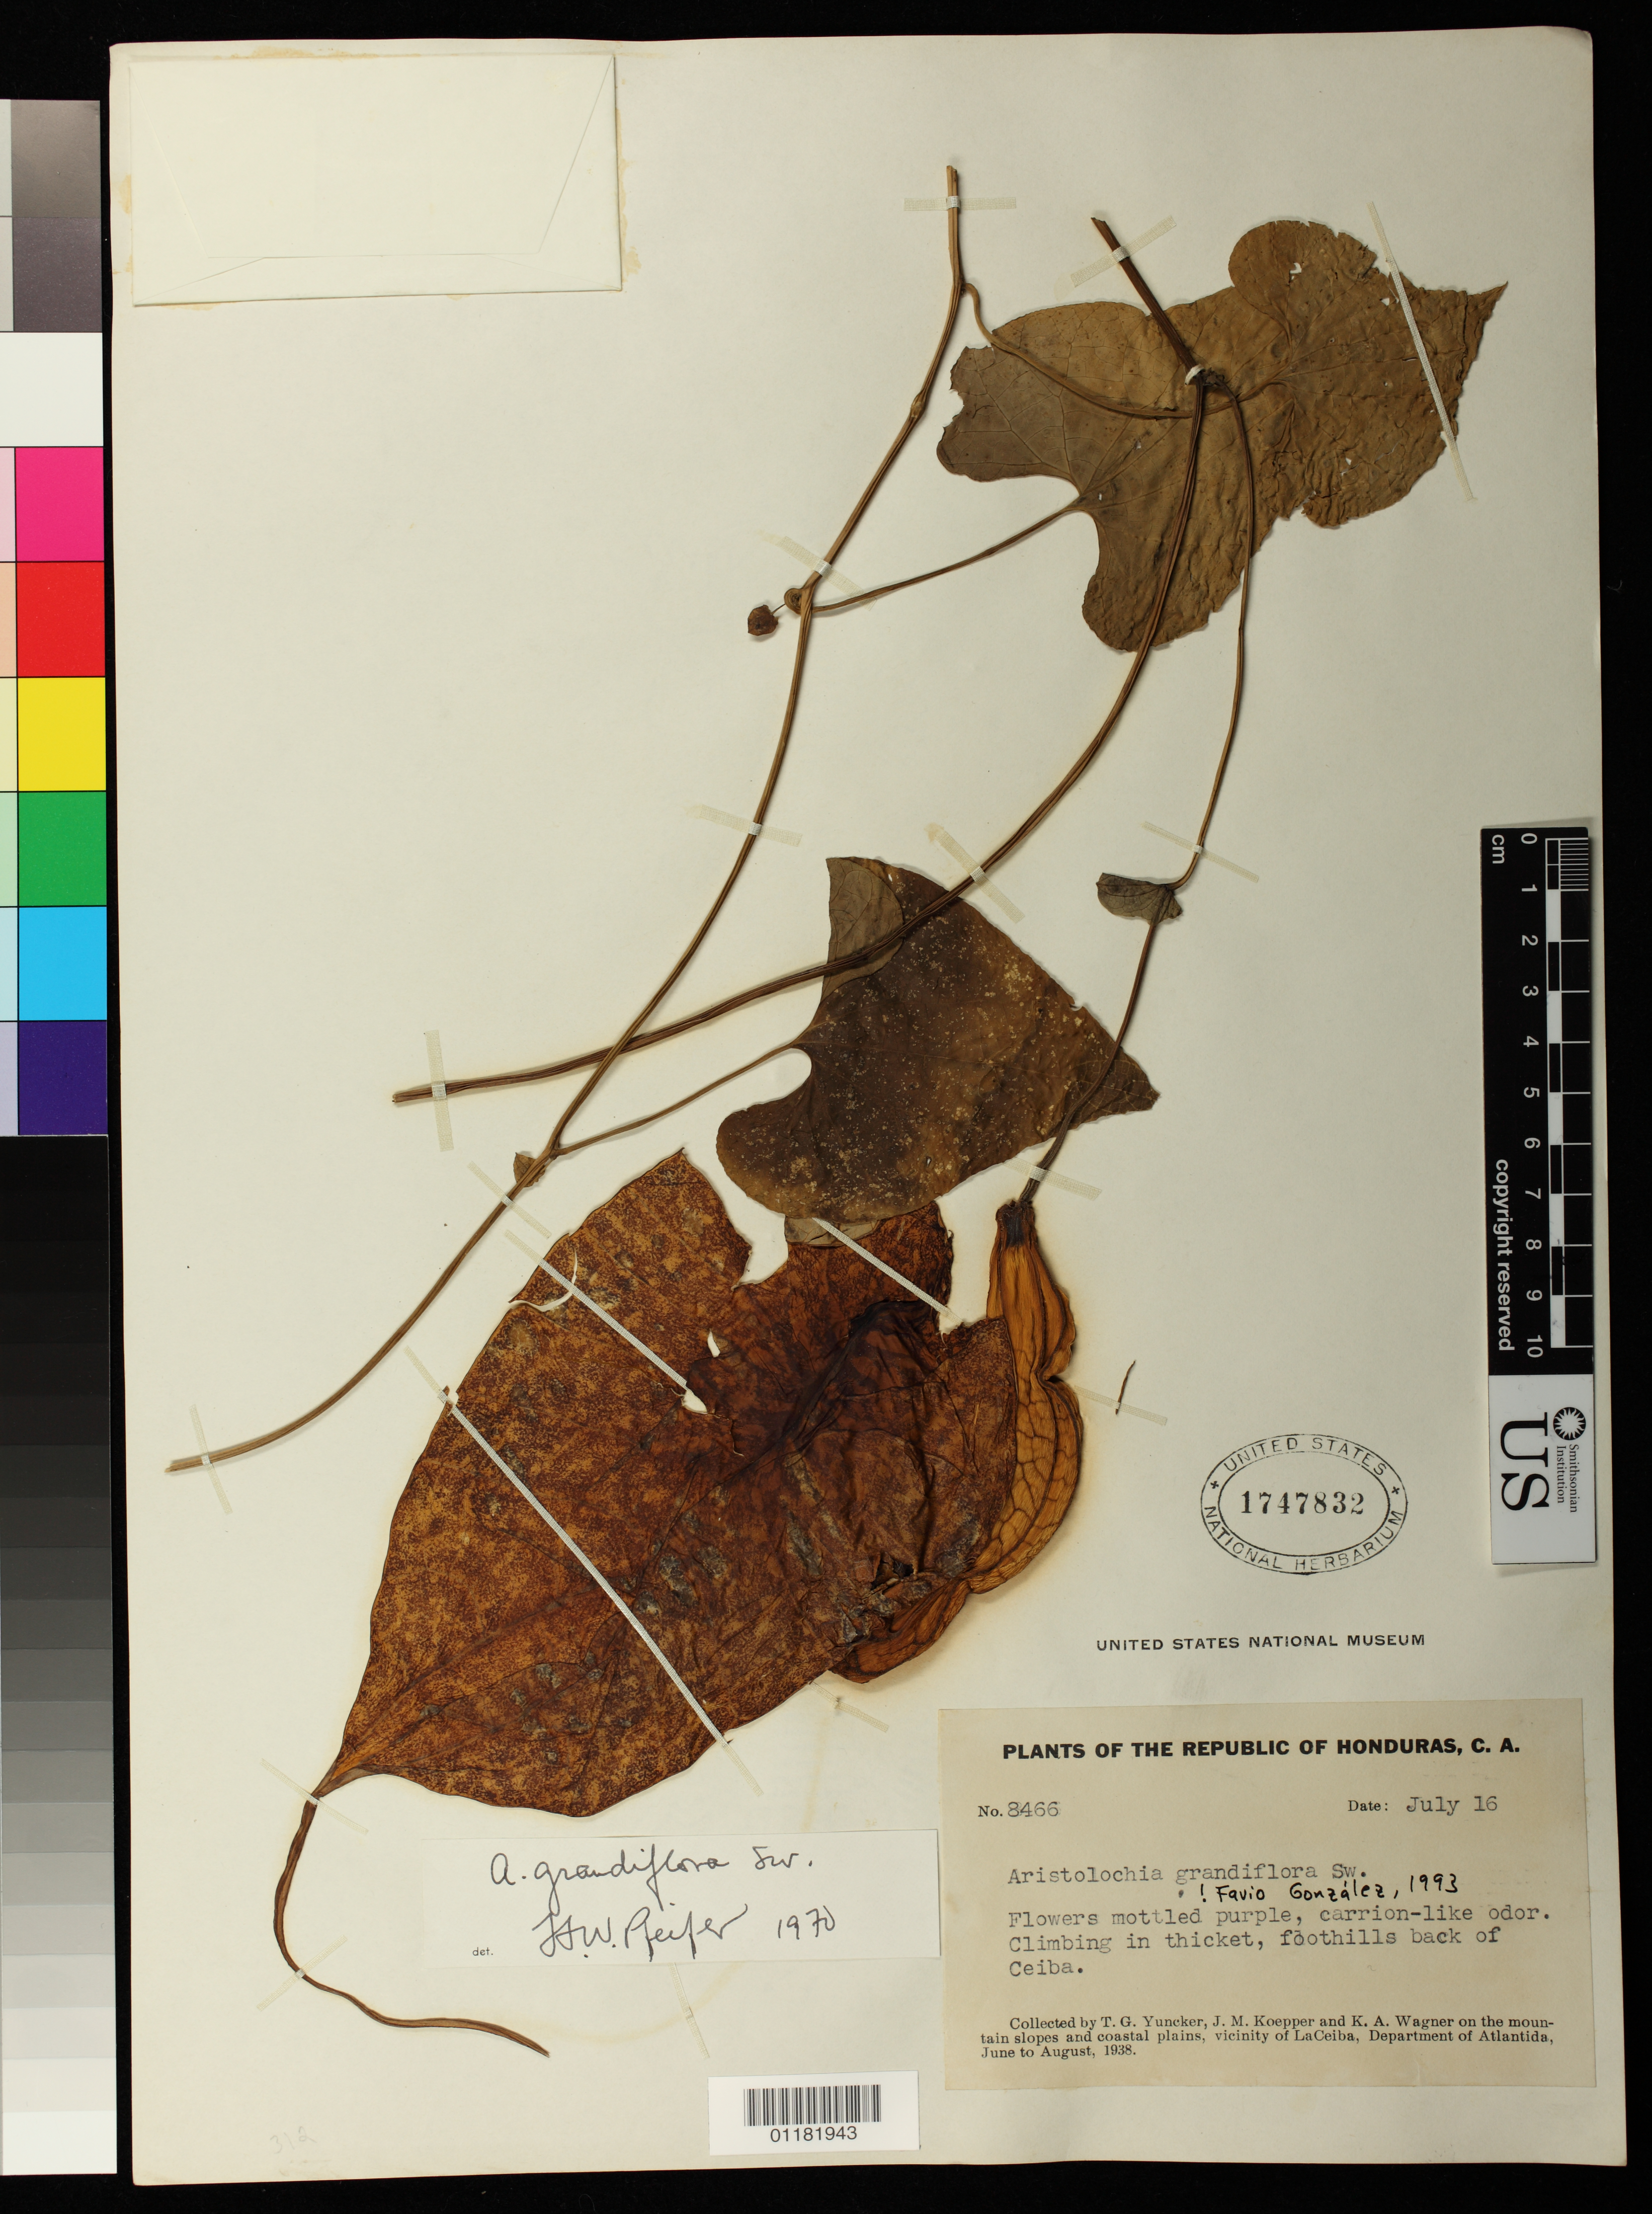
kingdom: Plantae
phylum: Tracheophyta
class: Magnoliopsida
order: Piperales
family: Aristolochiaceae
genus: Aristolochia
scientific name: Aristolochia grandiflora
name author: Sw.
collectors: T. G. Yuncker, J. M. Koepper & K. A. Wagner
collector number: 8466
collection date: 1938-06/1938-08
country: Honduras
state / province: Atlántida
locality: Foothills back of Ceiba. Vicinity of LaCeiba.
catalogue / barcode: US 1747832